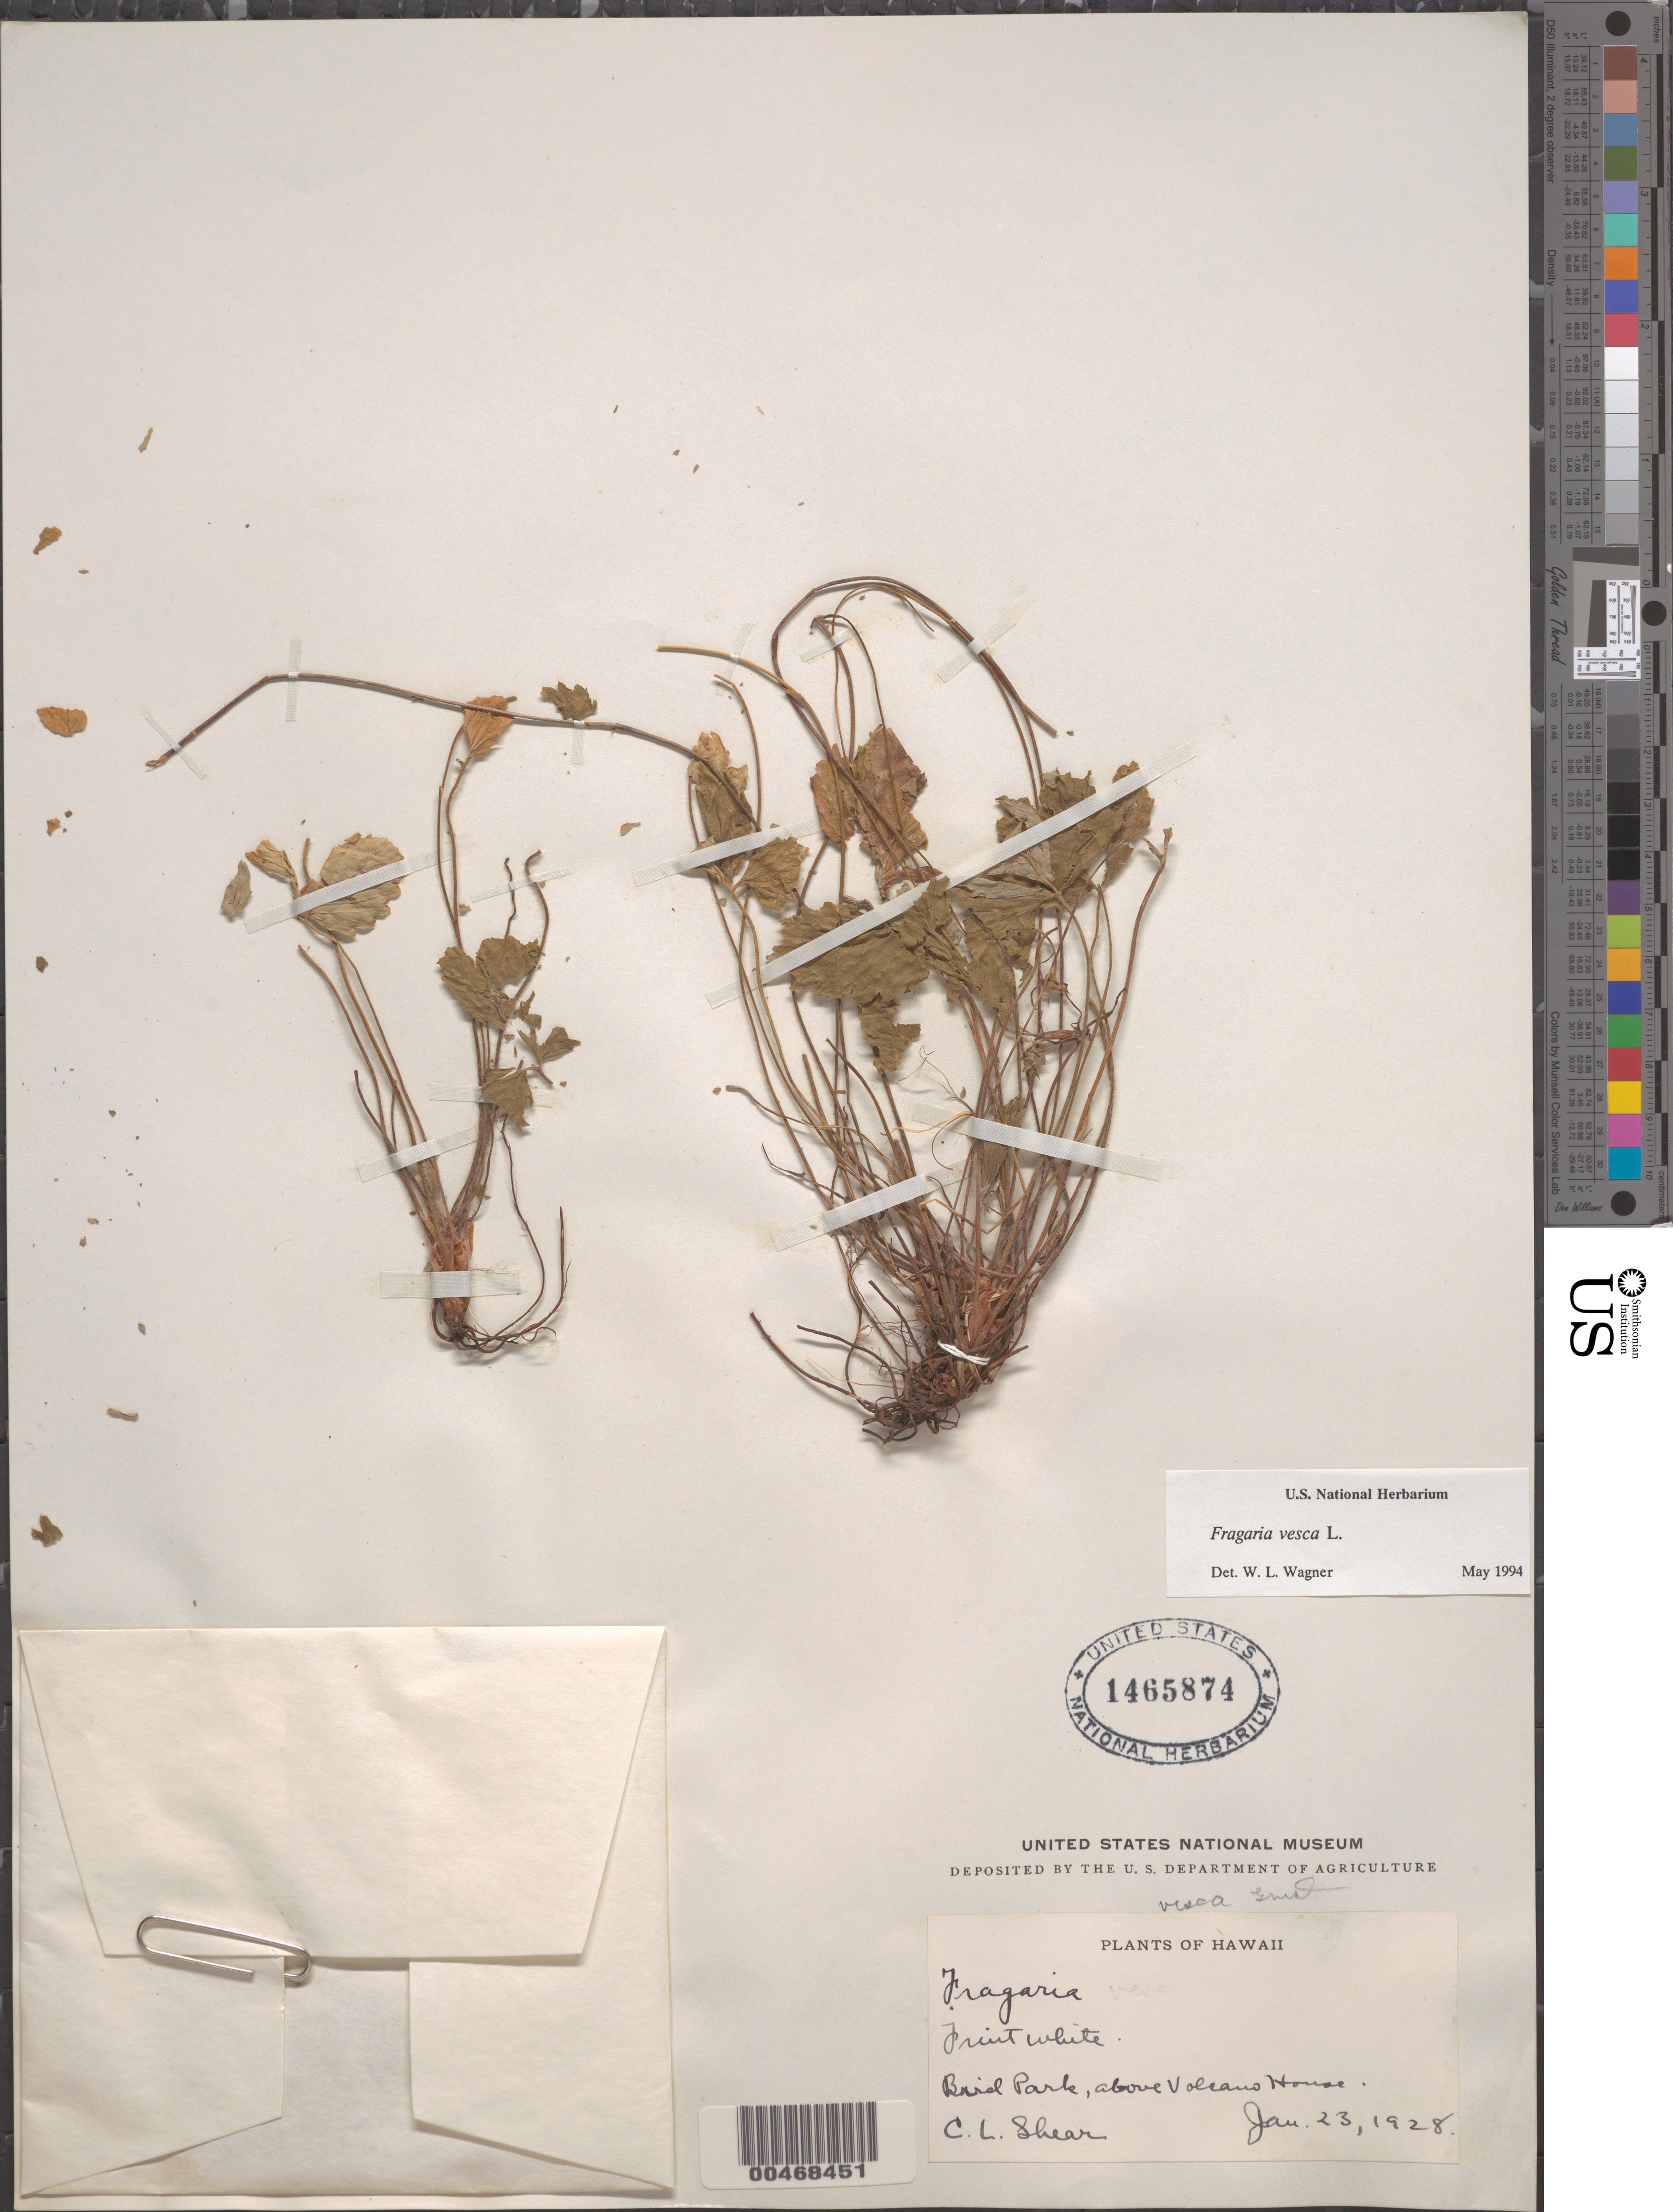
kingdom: Plantae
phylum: Tracheophyta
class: Magnoliopsida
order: Rosales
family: Rosaceae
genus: Fragaria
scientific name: Fragaria vesca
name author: L.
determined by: Wagner, W. L., (BOT), Smithsonian Institution - National Museum of Natural History (UNITED STATES)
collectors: C. L. Shear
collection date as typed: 23 Jan 1928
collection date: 1928-01-23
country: United States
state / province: Hawaii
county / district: Hawaii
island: Hawaii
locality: Bird Park, above Volcano House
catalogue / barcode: US 1465874